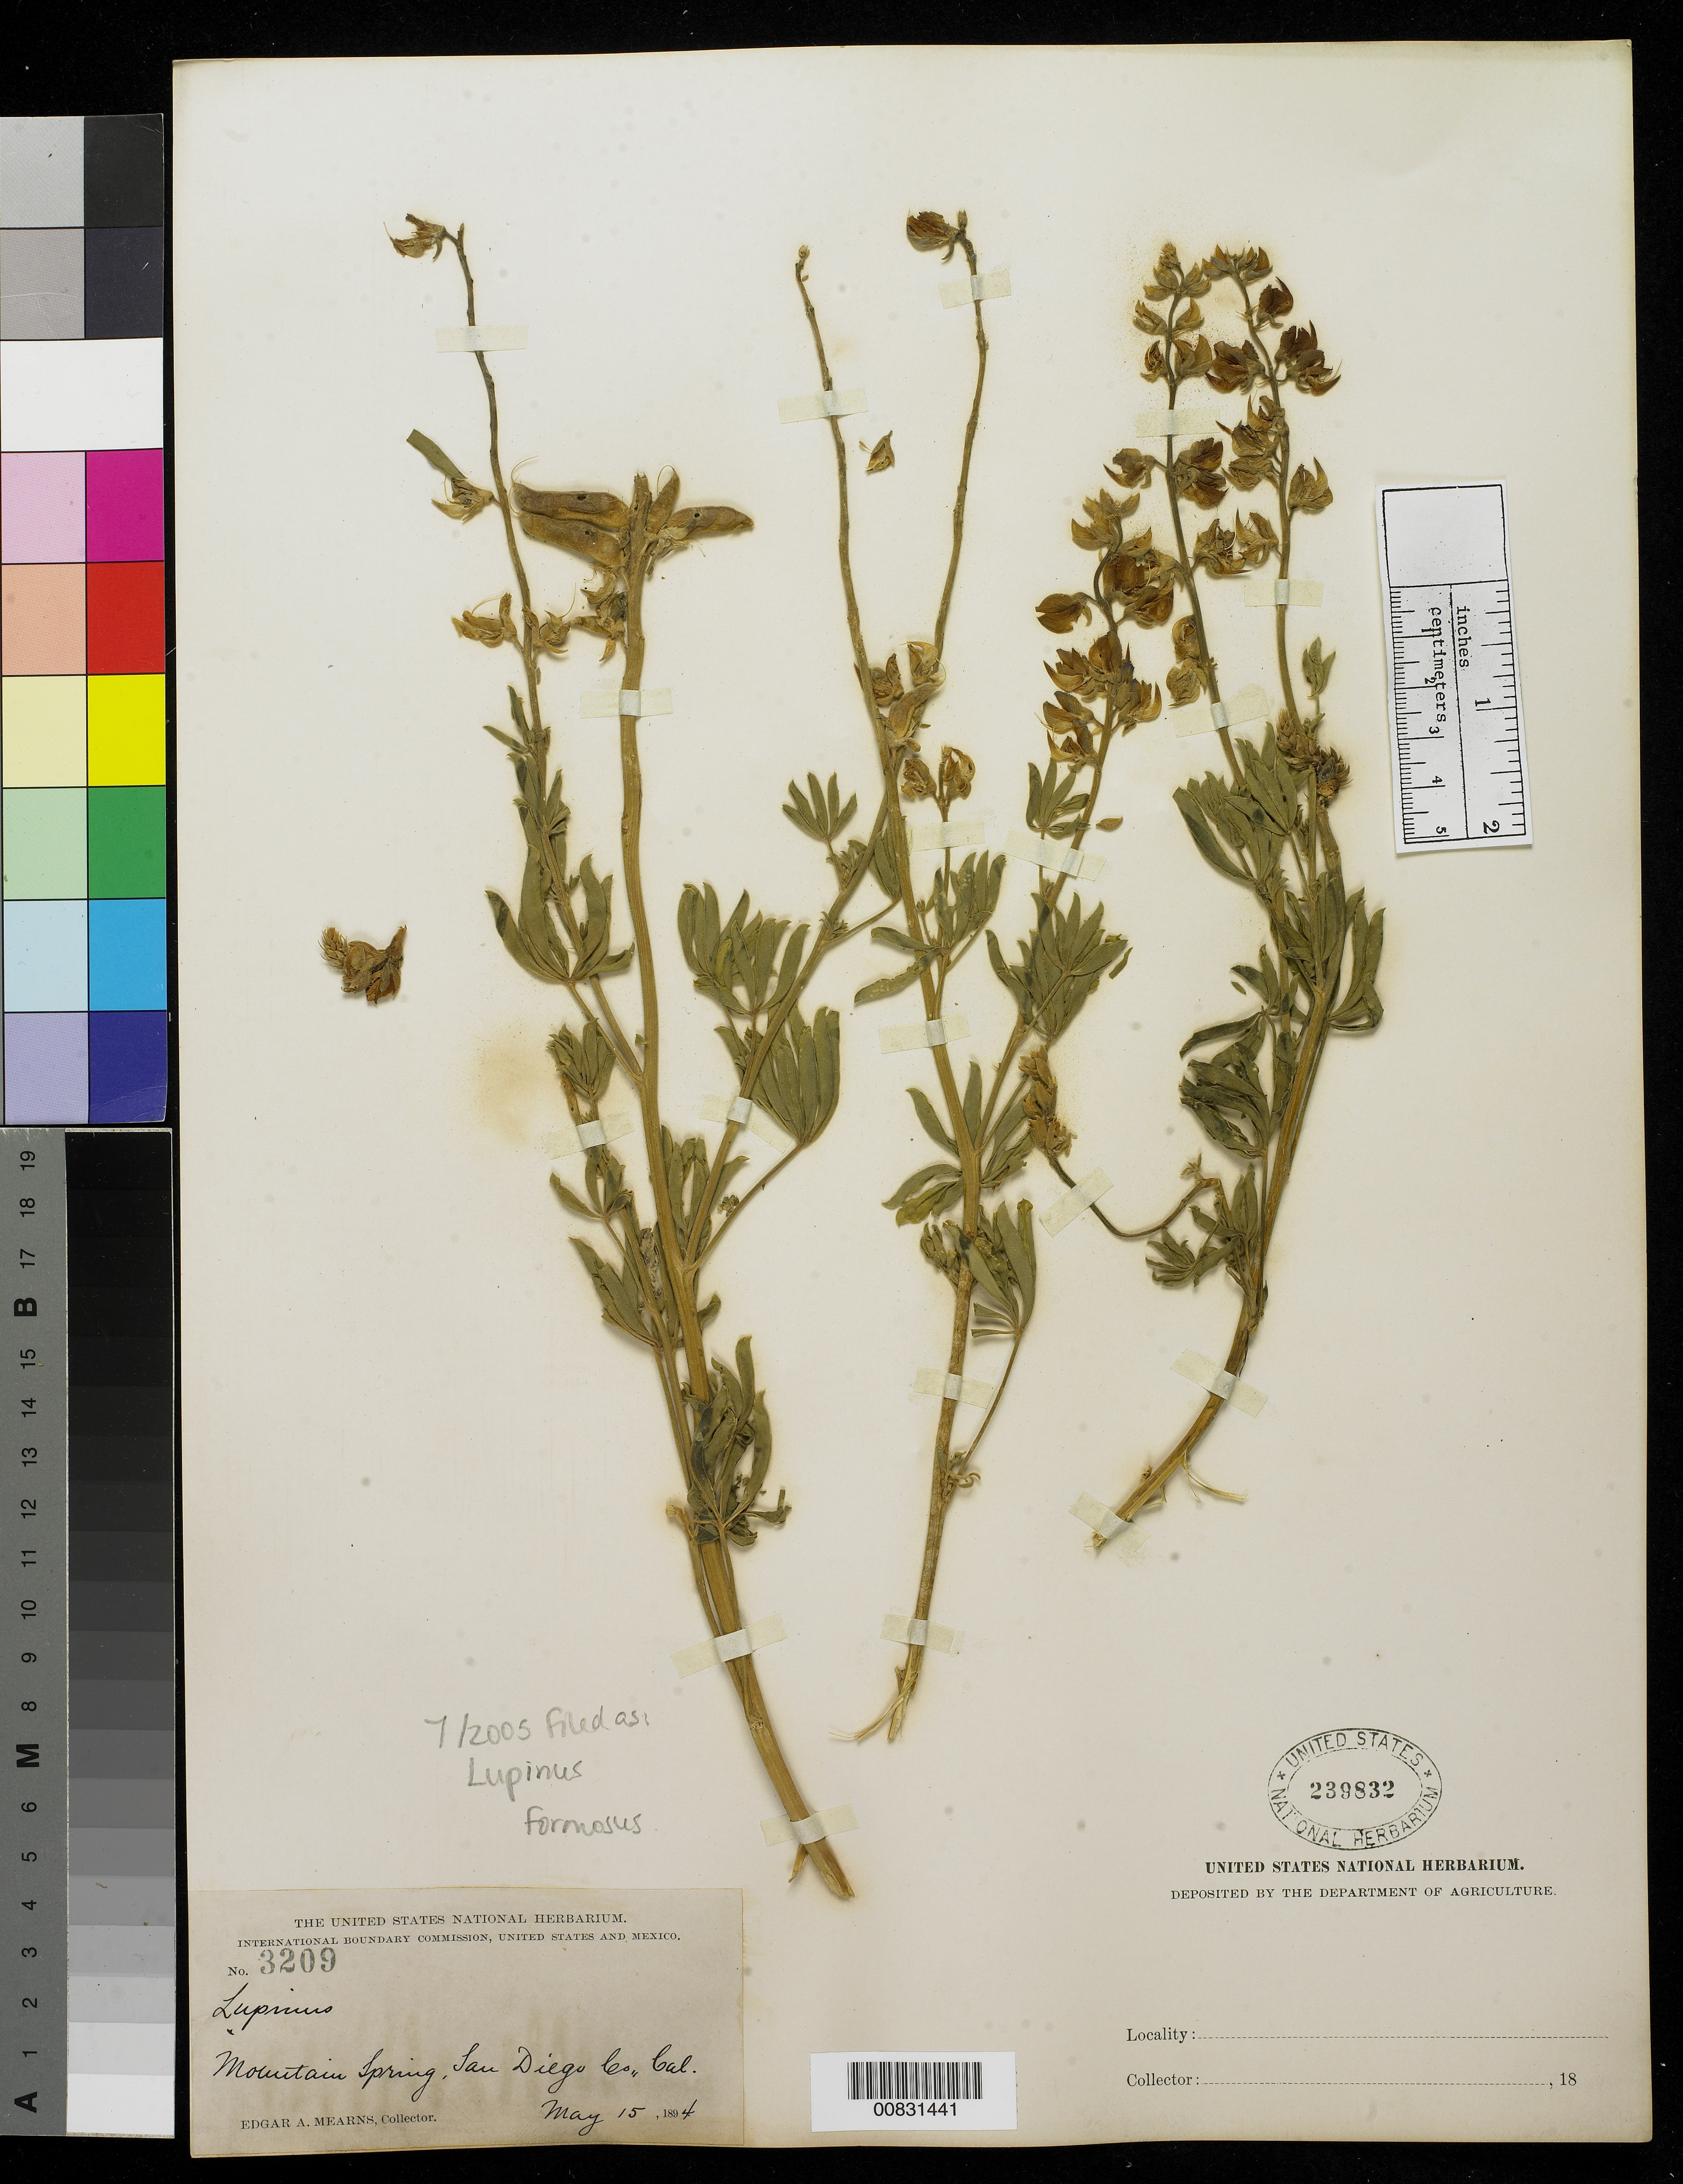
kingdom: Plantae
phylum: Tracheophyta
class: Magnoliopsida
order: Fabales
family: Fabaceae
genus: Lupinus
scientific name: Lupinus formosus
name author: Greene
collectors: E. A. Mearns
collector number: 3209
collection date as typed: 15 May 1894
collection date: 1894-05-15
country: United States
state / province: California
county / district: San Diego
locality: Mountain Spring, San Diego County, California.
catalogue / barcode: US 239832